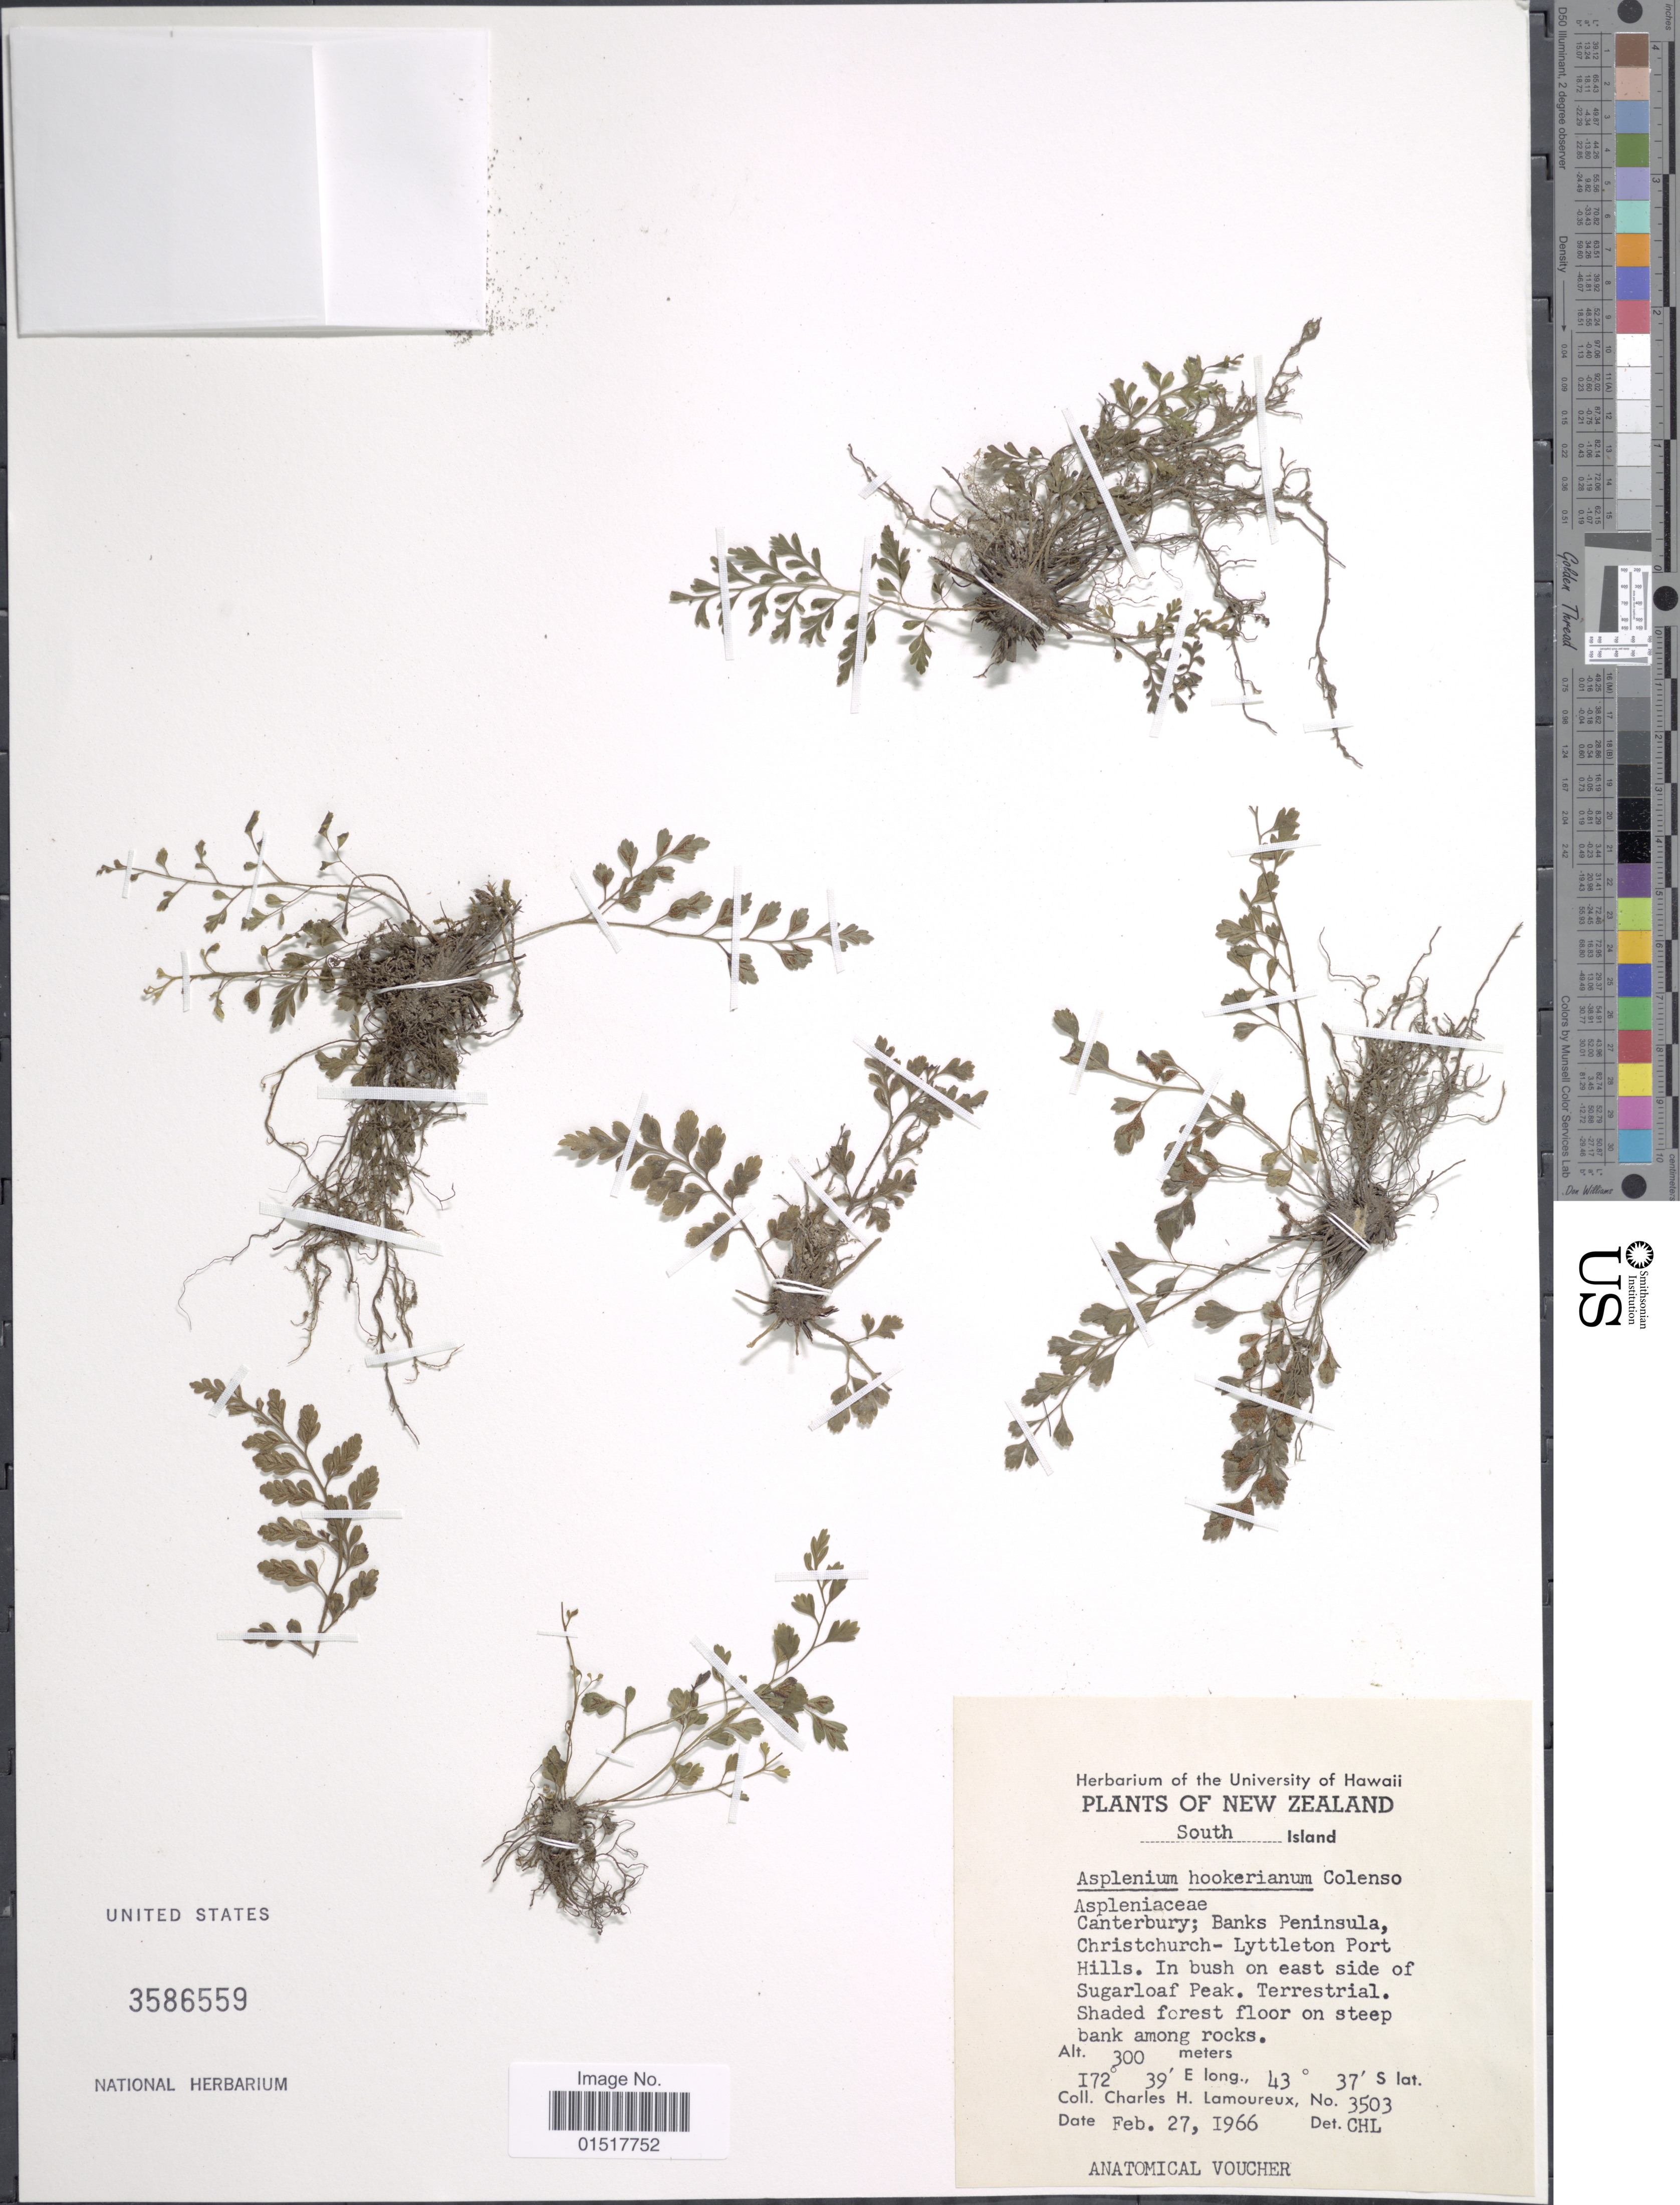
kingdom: Plantae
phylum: Tracheophyta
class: Polypodiopsida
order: Polypodiales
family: Aspleniaceae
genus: Asplenium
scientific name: Asplenium hookerianum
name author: Colenso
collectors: C. H. Lamoureux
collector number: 3503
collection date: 1966-02-27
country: New Zealand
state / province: Canterbury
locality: South Island. Canterbury; Banks Peninsula, Christchurch-Lyttleton Port Hills.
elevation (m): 300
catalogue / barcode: US 3586559